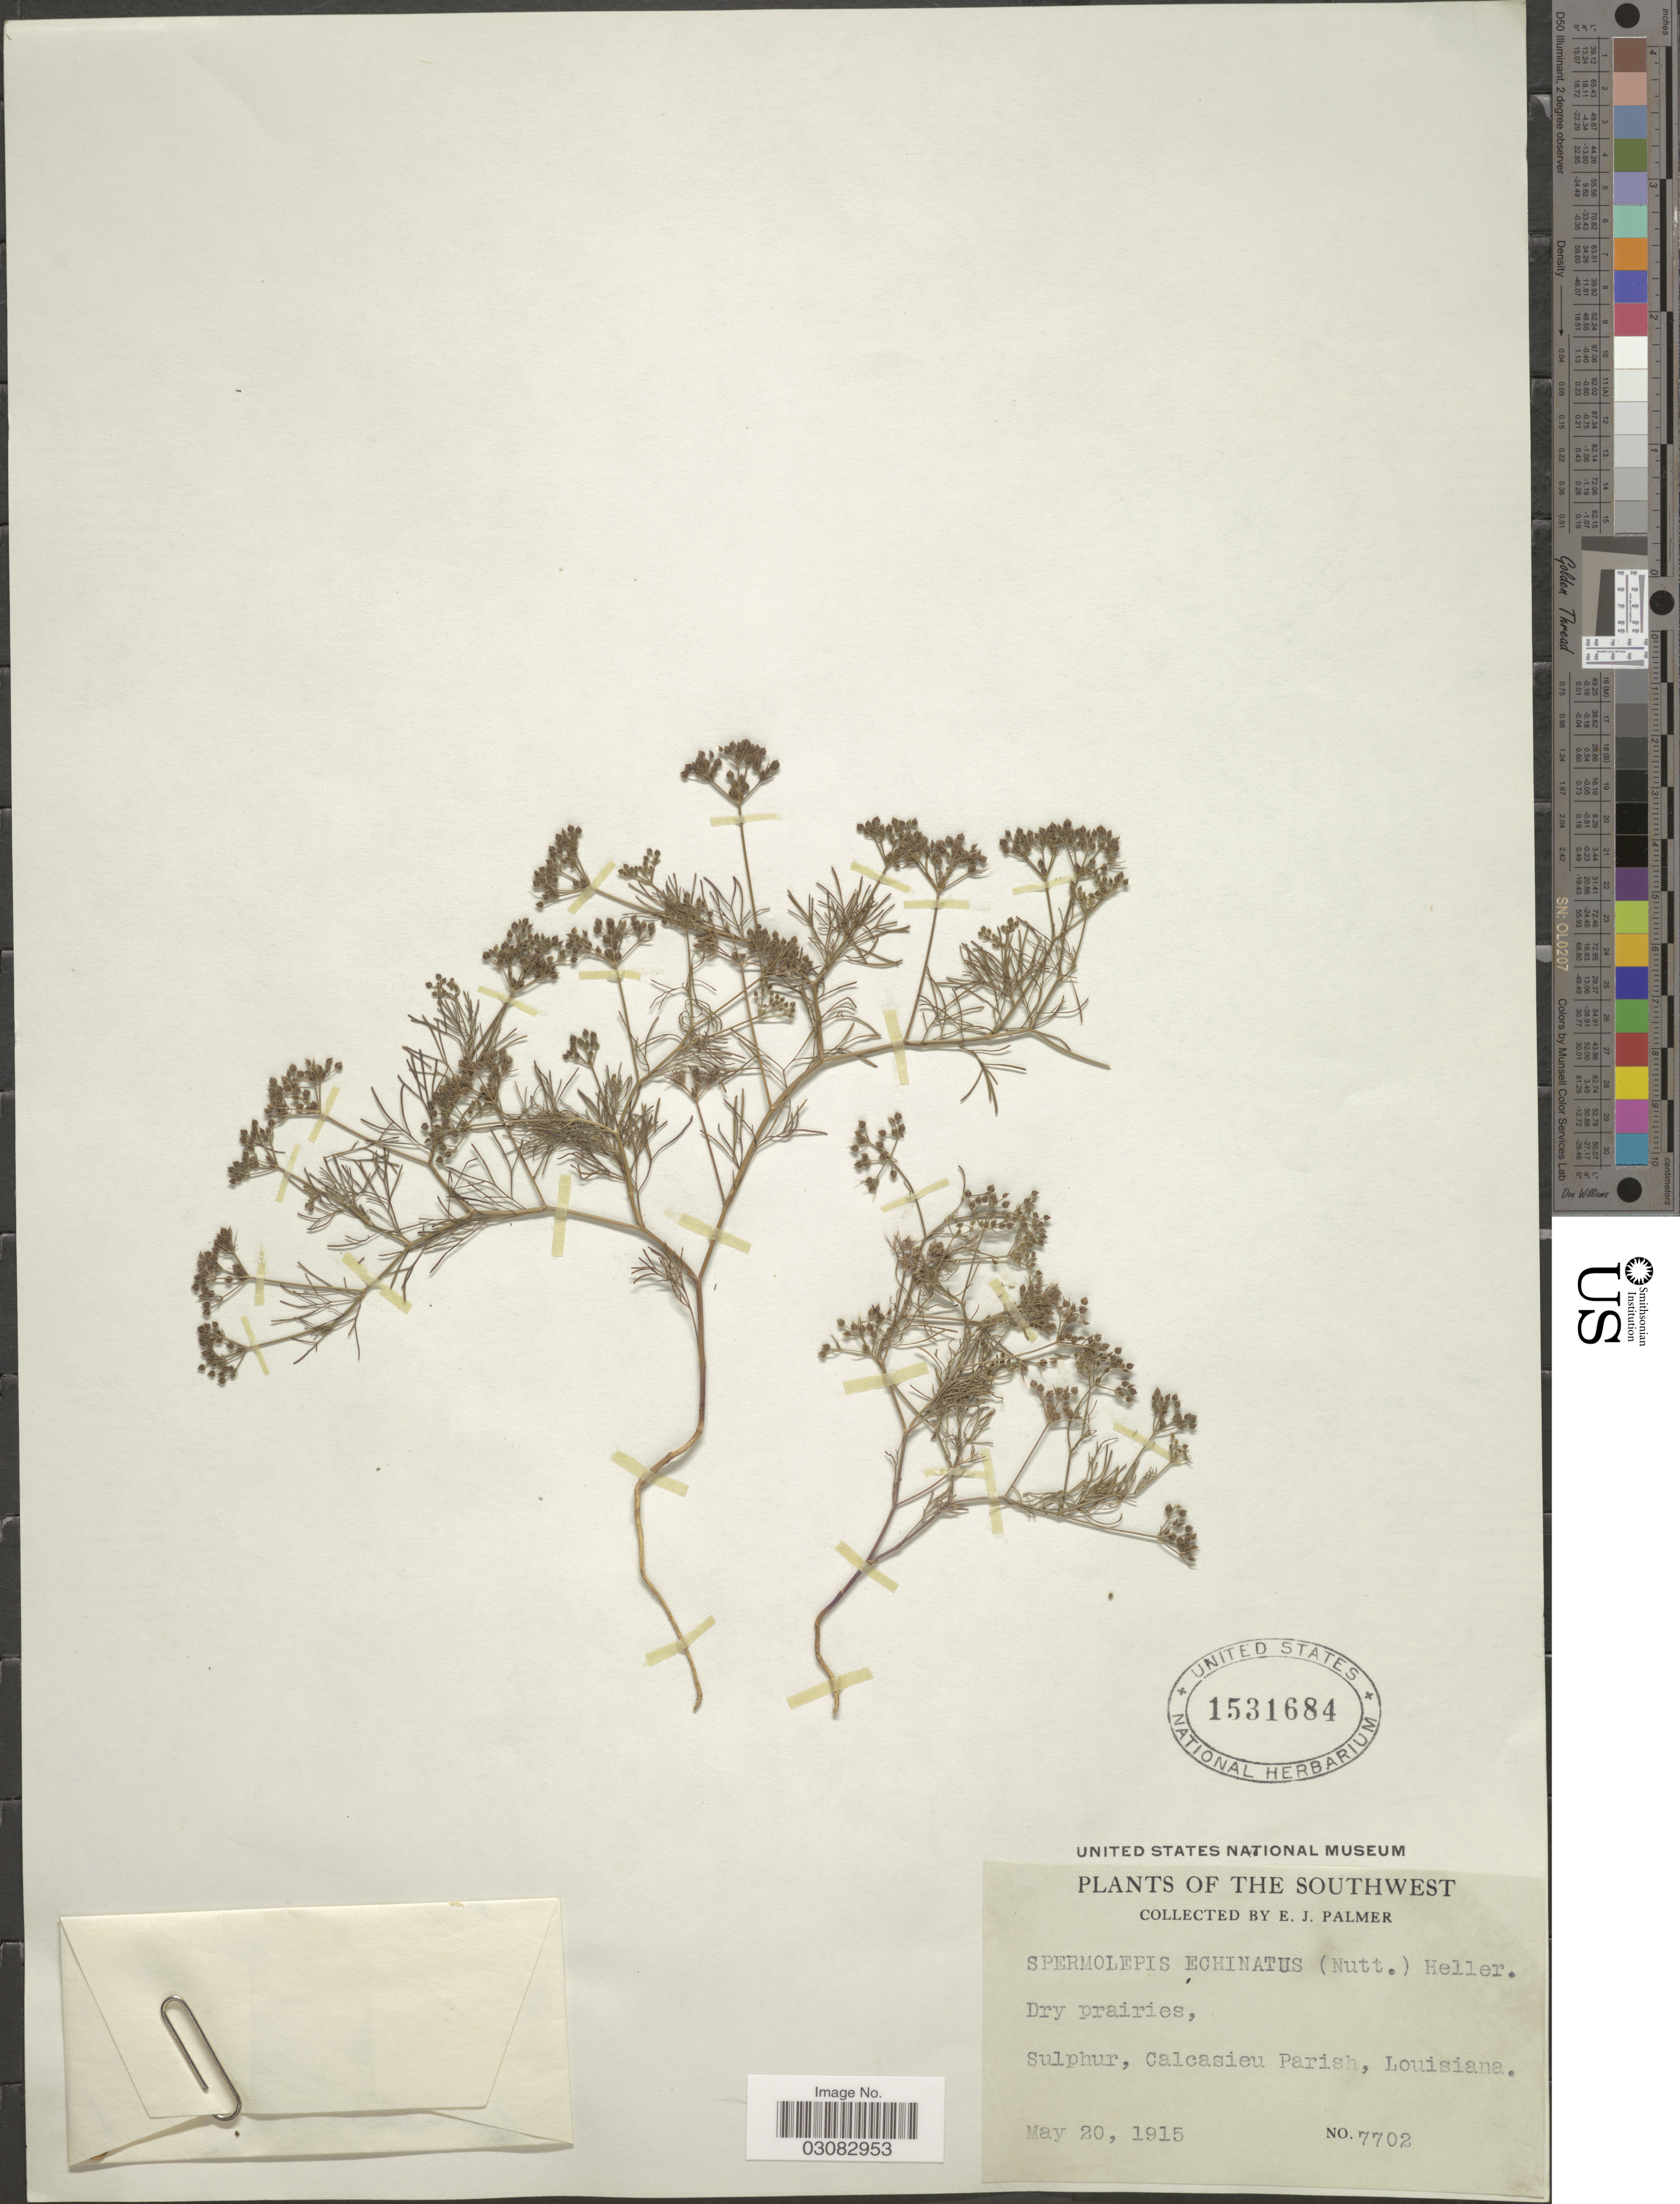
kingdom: Plantae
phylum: Tracheophyta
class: Magnoliopsida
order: Apiales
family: Apiaceae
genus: Spermolepis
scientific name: Spermolepis echinata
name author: (Nutt. ex DC.) A. Heller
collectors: E. J. Palmer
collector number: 7702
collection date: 1915-05-20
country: United States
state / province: Louisiana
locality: The Southwest, Sulphur, Calcasieu Parish.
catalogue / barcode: US 1531684